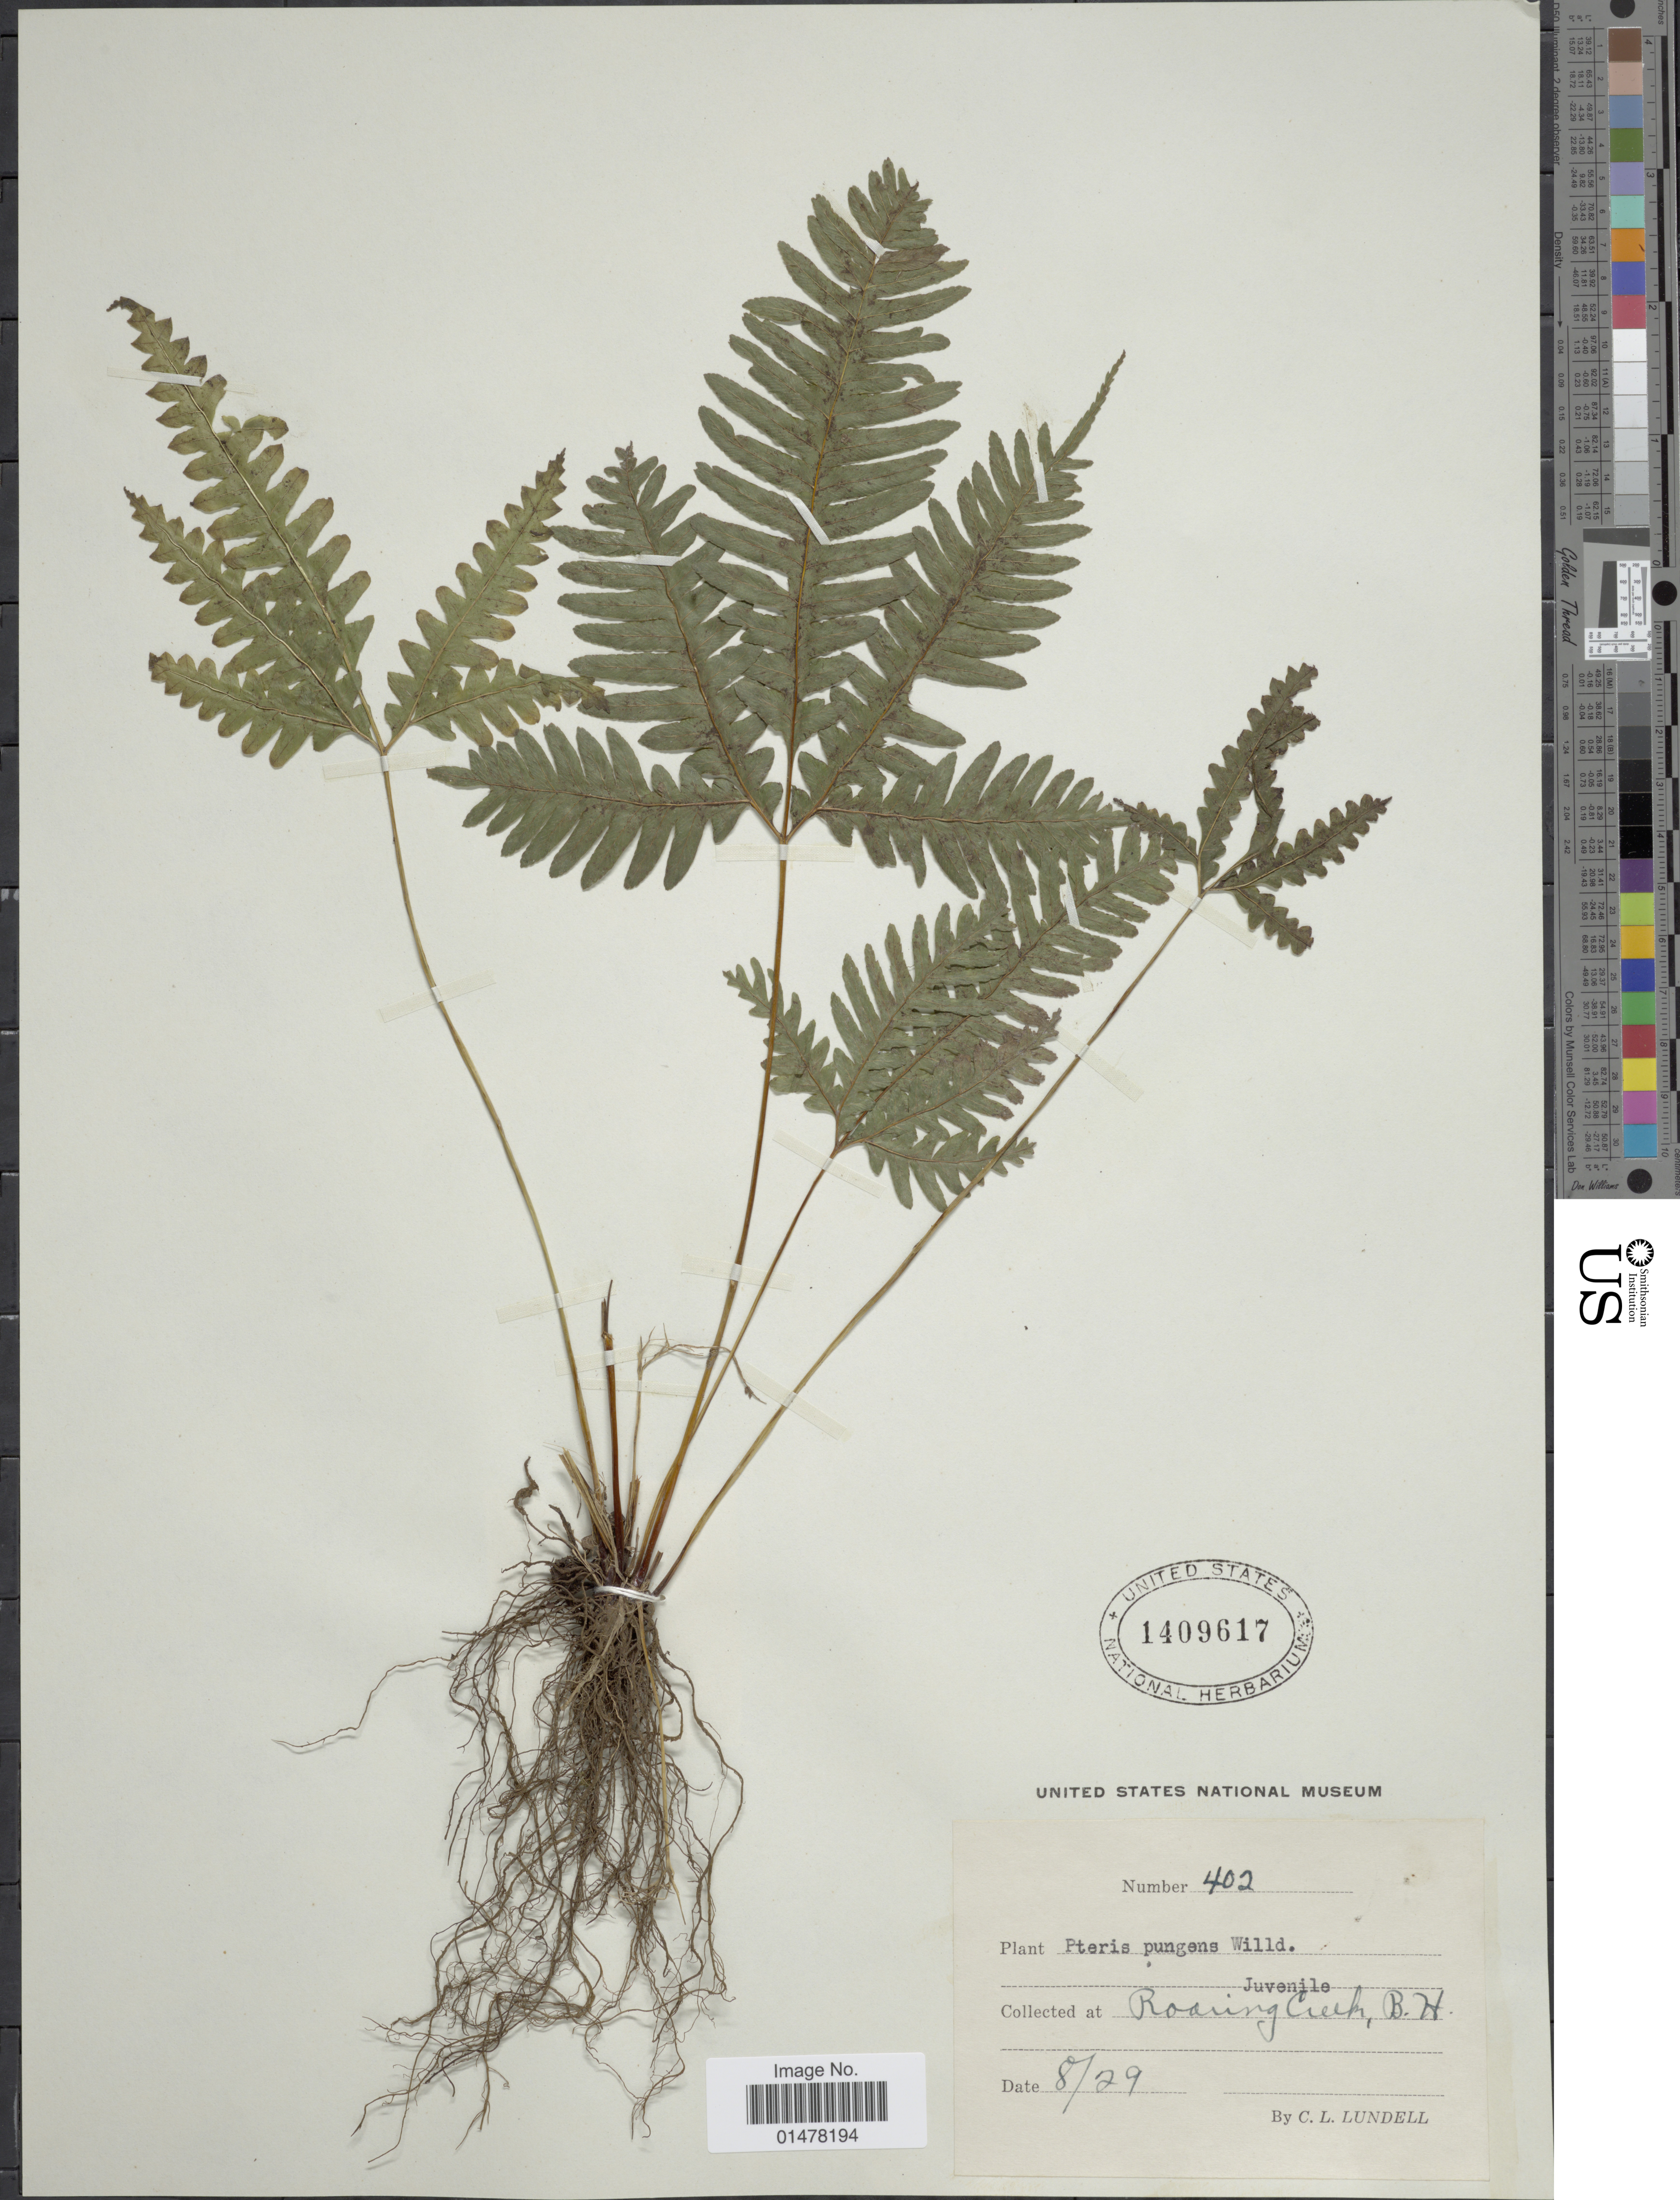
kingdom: Plantae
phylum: Tracheophyta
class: Polypodiopsida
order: Polypodiales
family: Pteridaceae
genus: Pteris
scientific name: Pteris pungens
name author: Willd.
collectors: C. L. Lundell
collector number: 402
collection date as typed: Transcribed d/m/y: /8/29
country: Belize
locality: Roaring creek, B. H.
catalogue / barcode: US 1409617